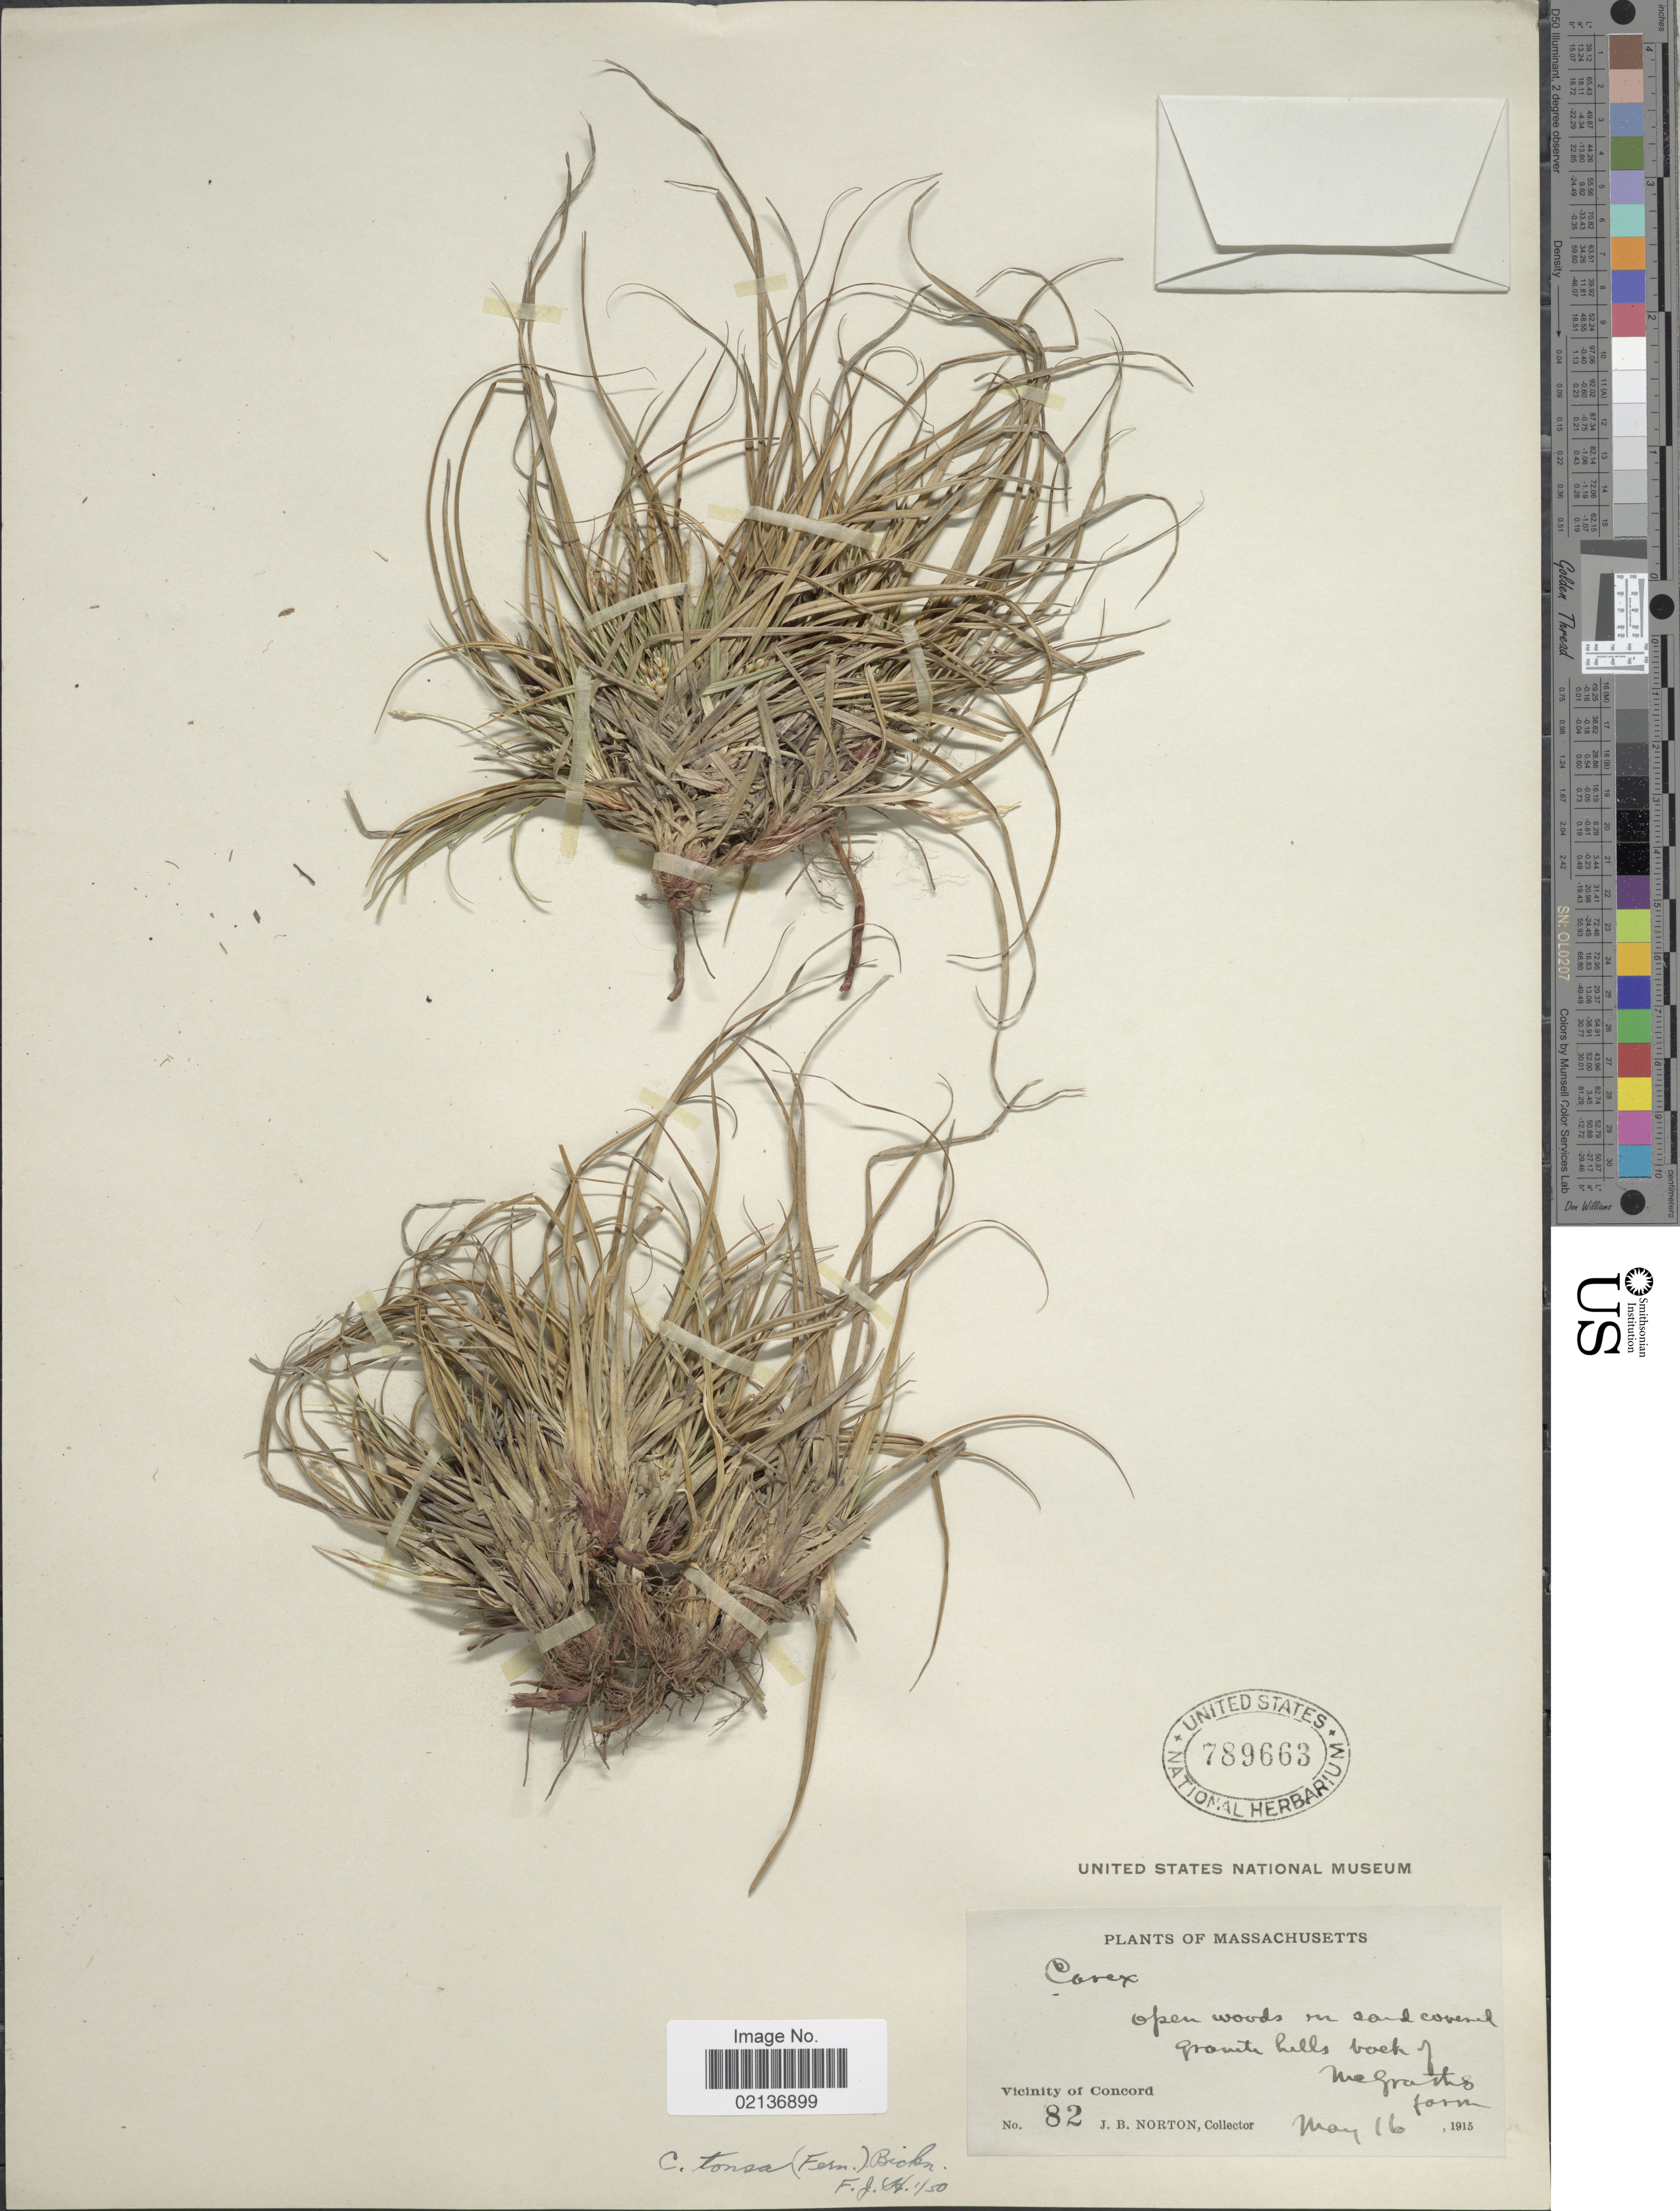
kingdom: Plantae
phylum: Tracheophyta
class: Liliopsida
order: Poales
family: Cyperaceae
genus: Carex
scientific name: Carex tonsa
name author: (Fernald) E.P. Bicknell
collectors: J. B. Norton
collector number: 82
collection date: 1915-05-16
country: United States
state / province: Massachusetts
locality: McGraths, Vicinity of Concord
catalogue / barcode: US 789663